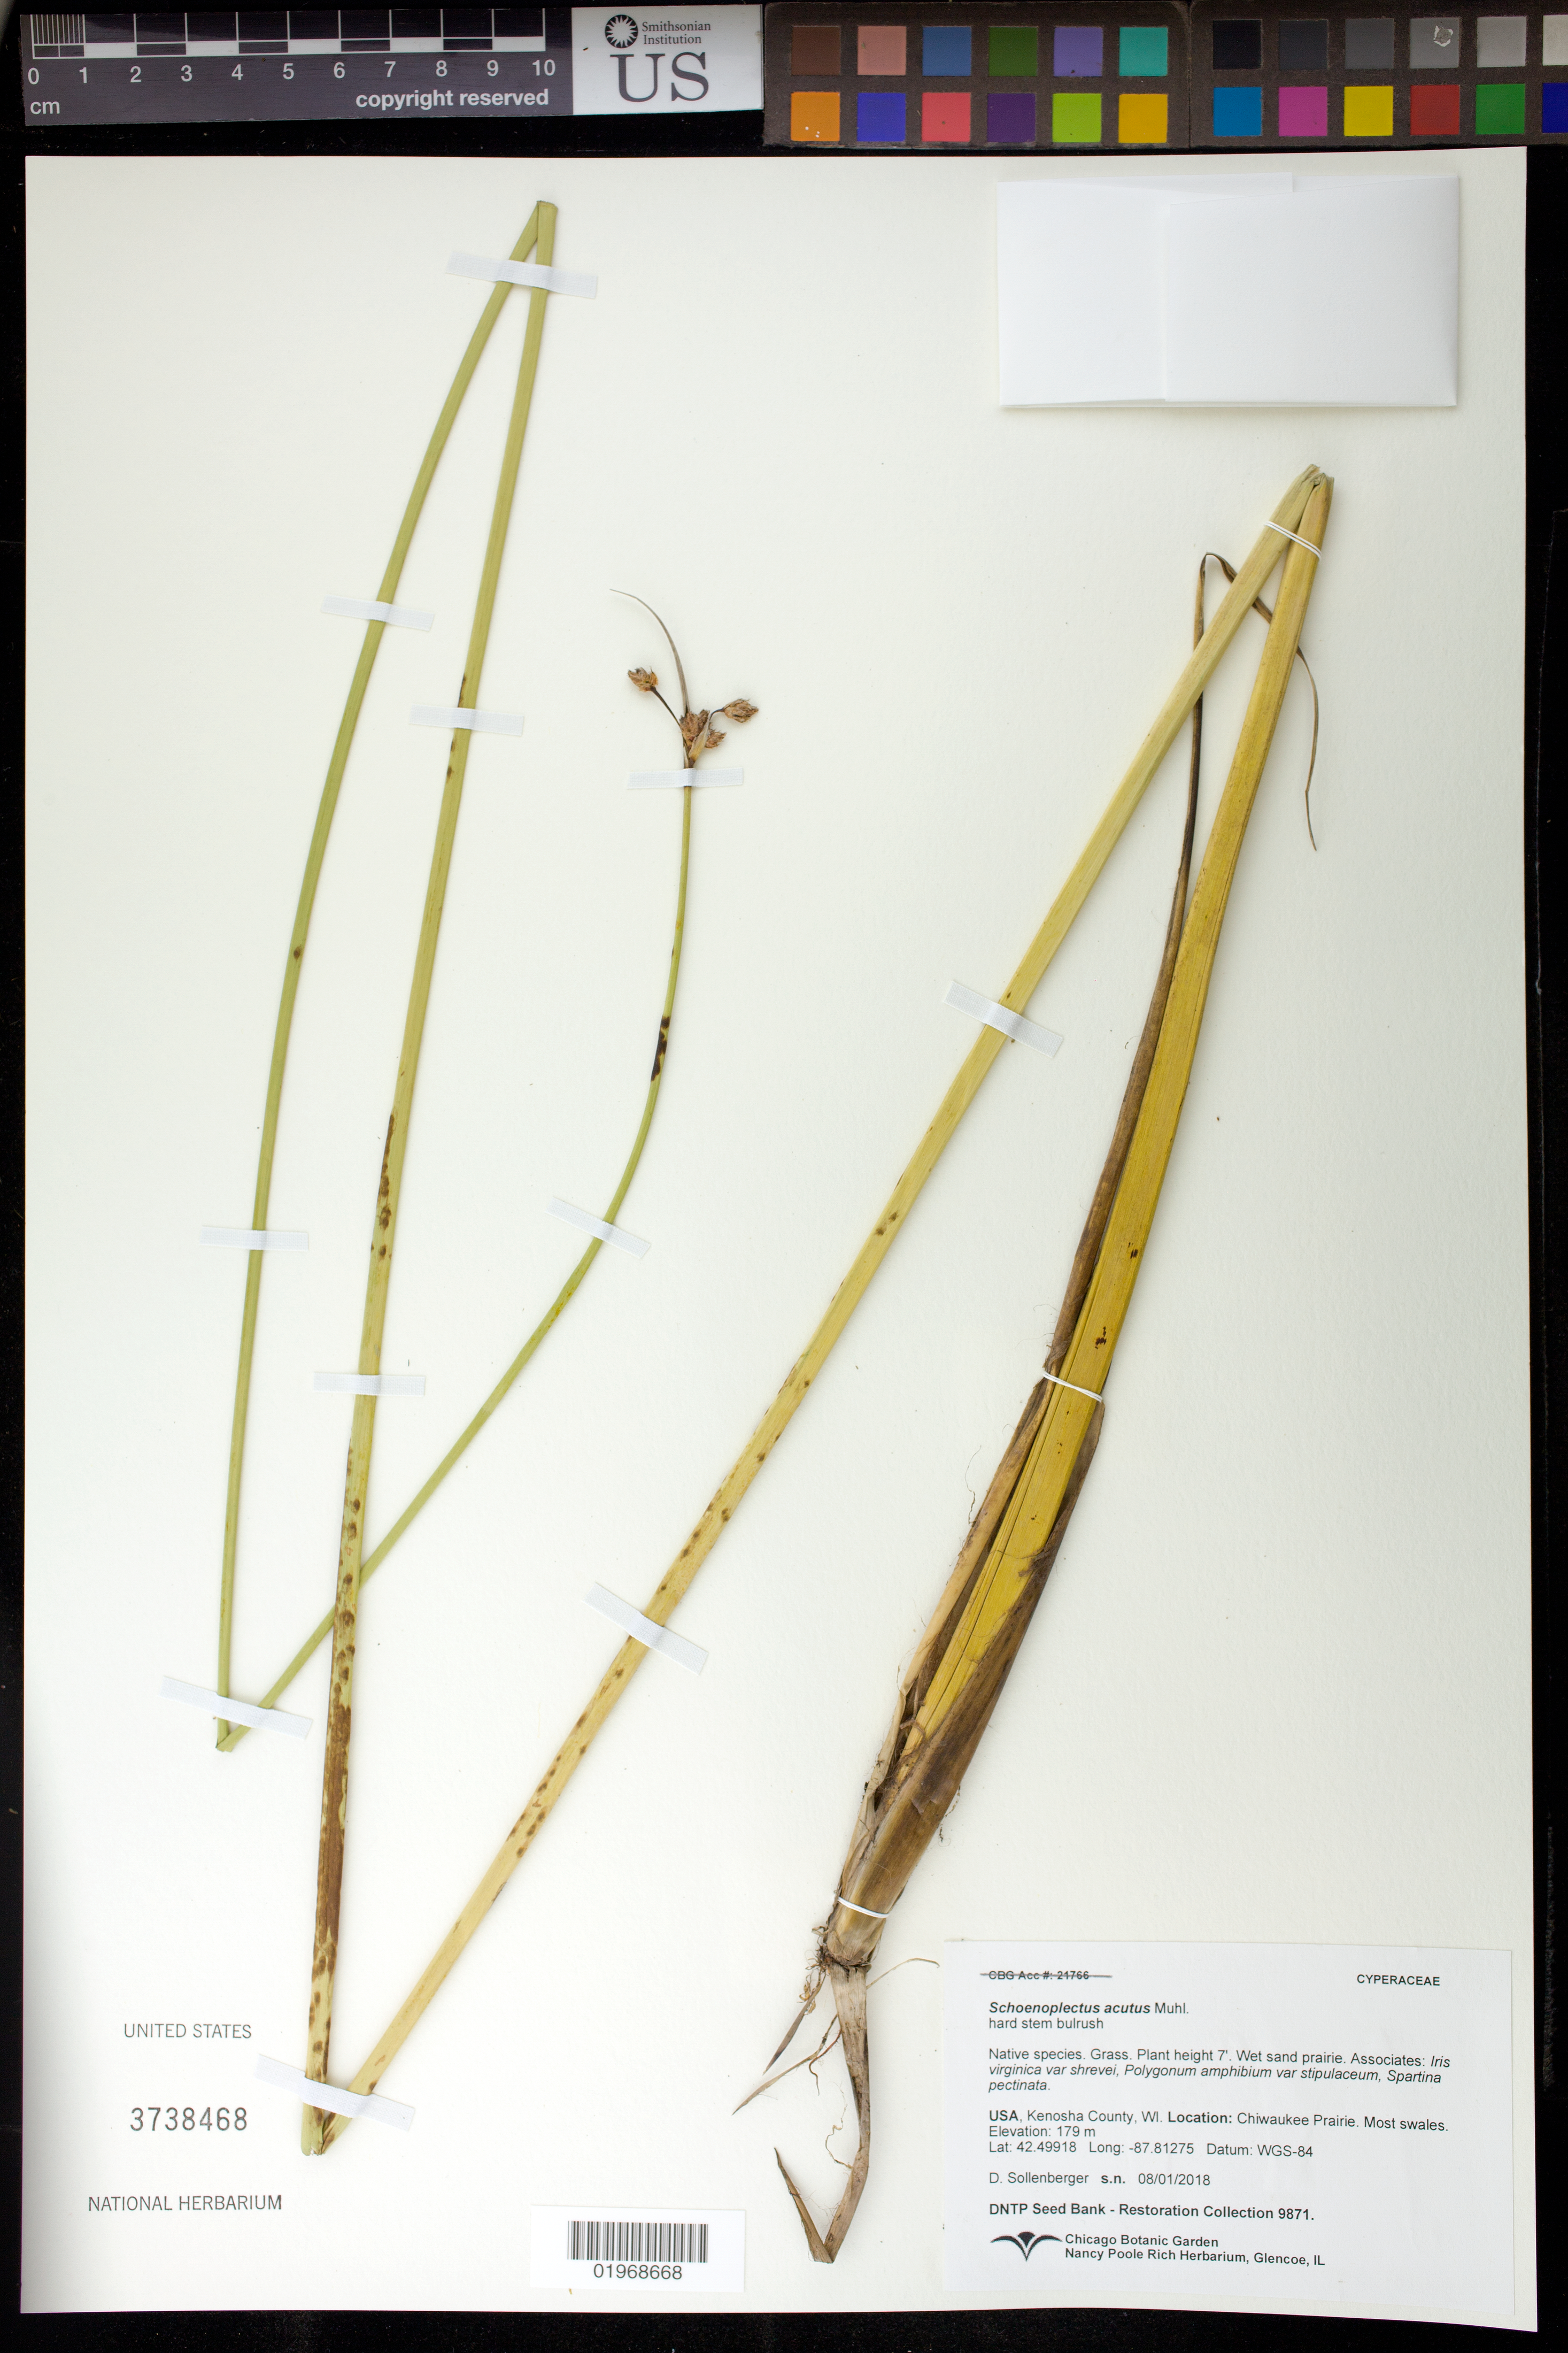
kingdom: Plantae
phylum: Tracheophyta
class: Liliopsida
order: Poales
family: Cyperaceae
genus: Schoenoplectus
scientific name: Schoenoplectus acutus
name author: (Muhl. ex Bigelow) Á. Löve & D. Löve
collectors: D. Sollenberger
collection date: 2018-08-01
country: United States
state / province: Wisconsin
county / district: Kenosha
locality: Chiwaukee Prairie.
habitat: Wet sand prairie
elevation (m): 179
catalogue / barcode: US 3738468